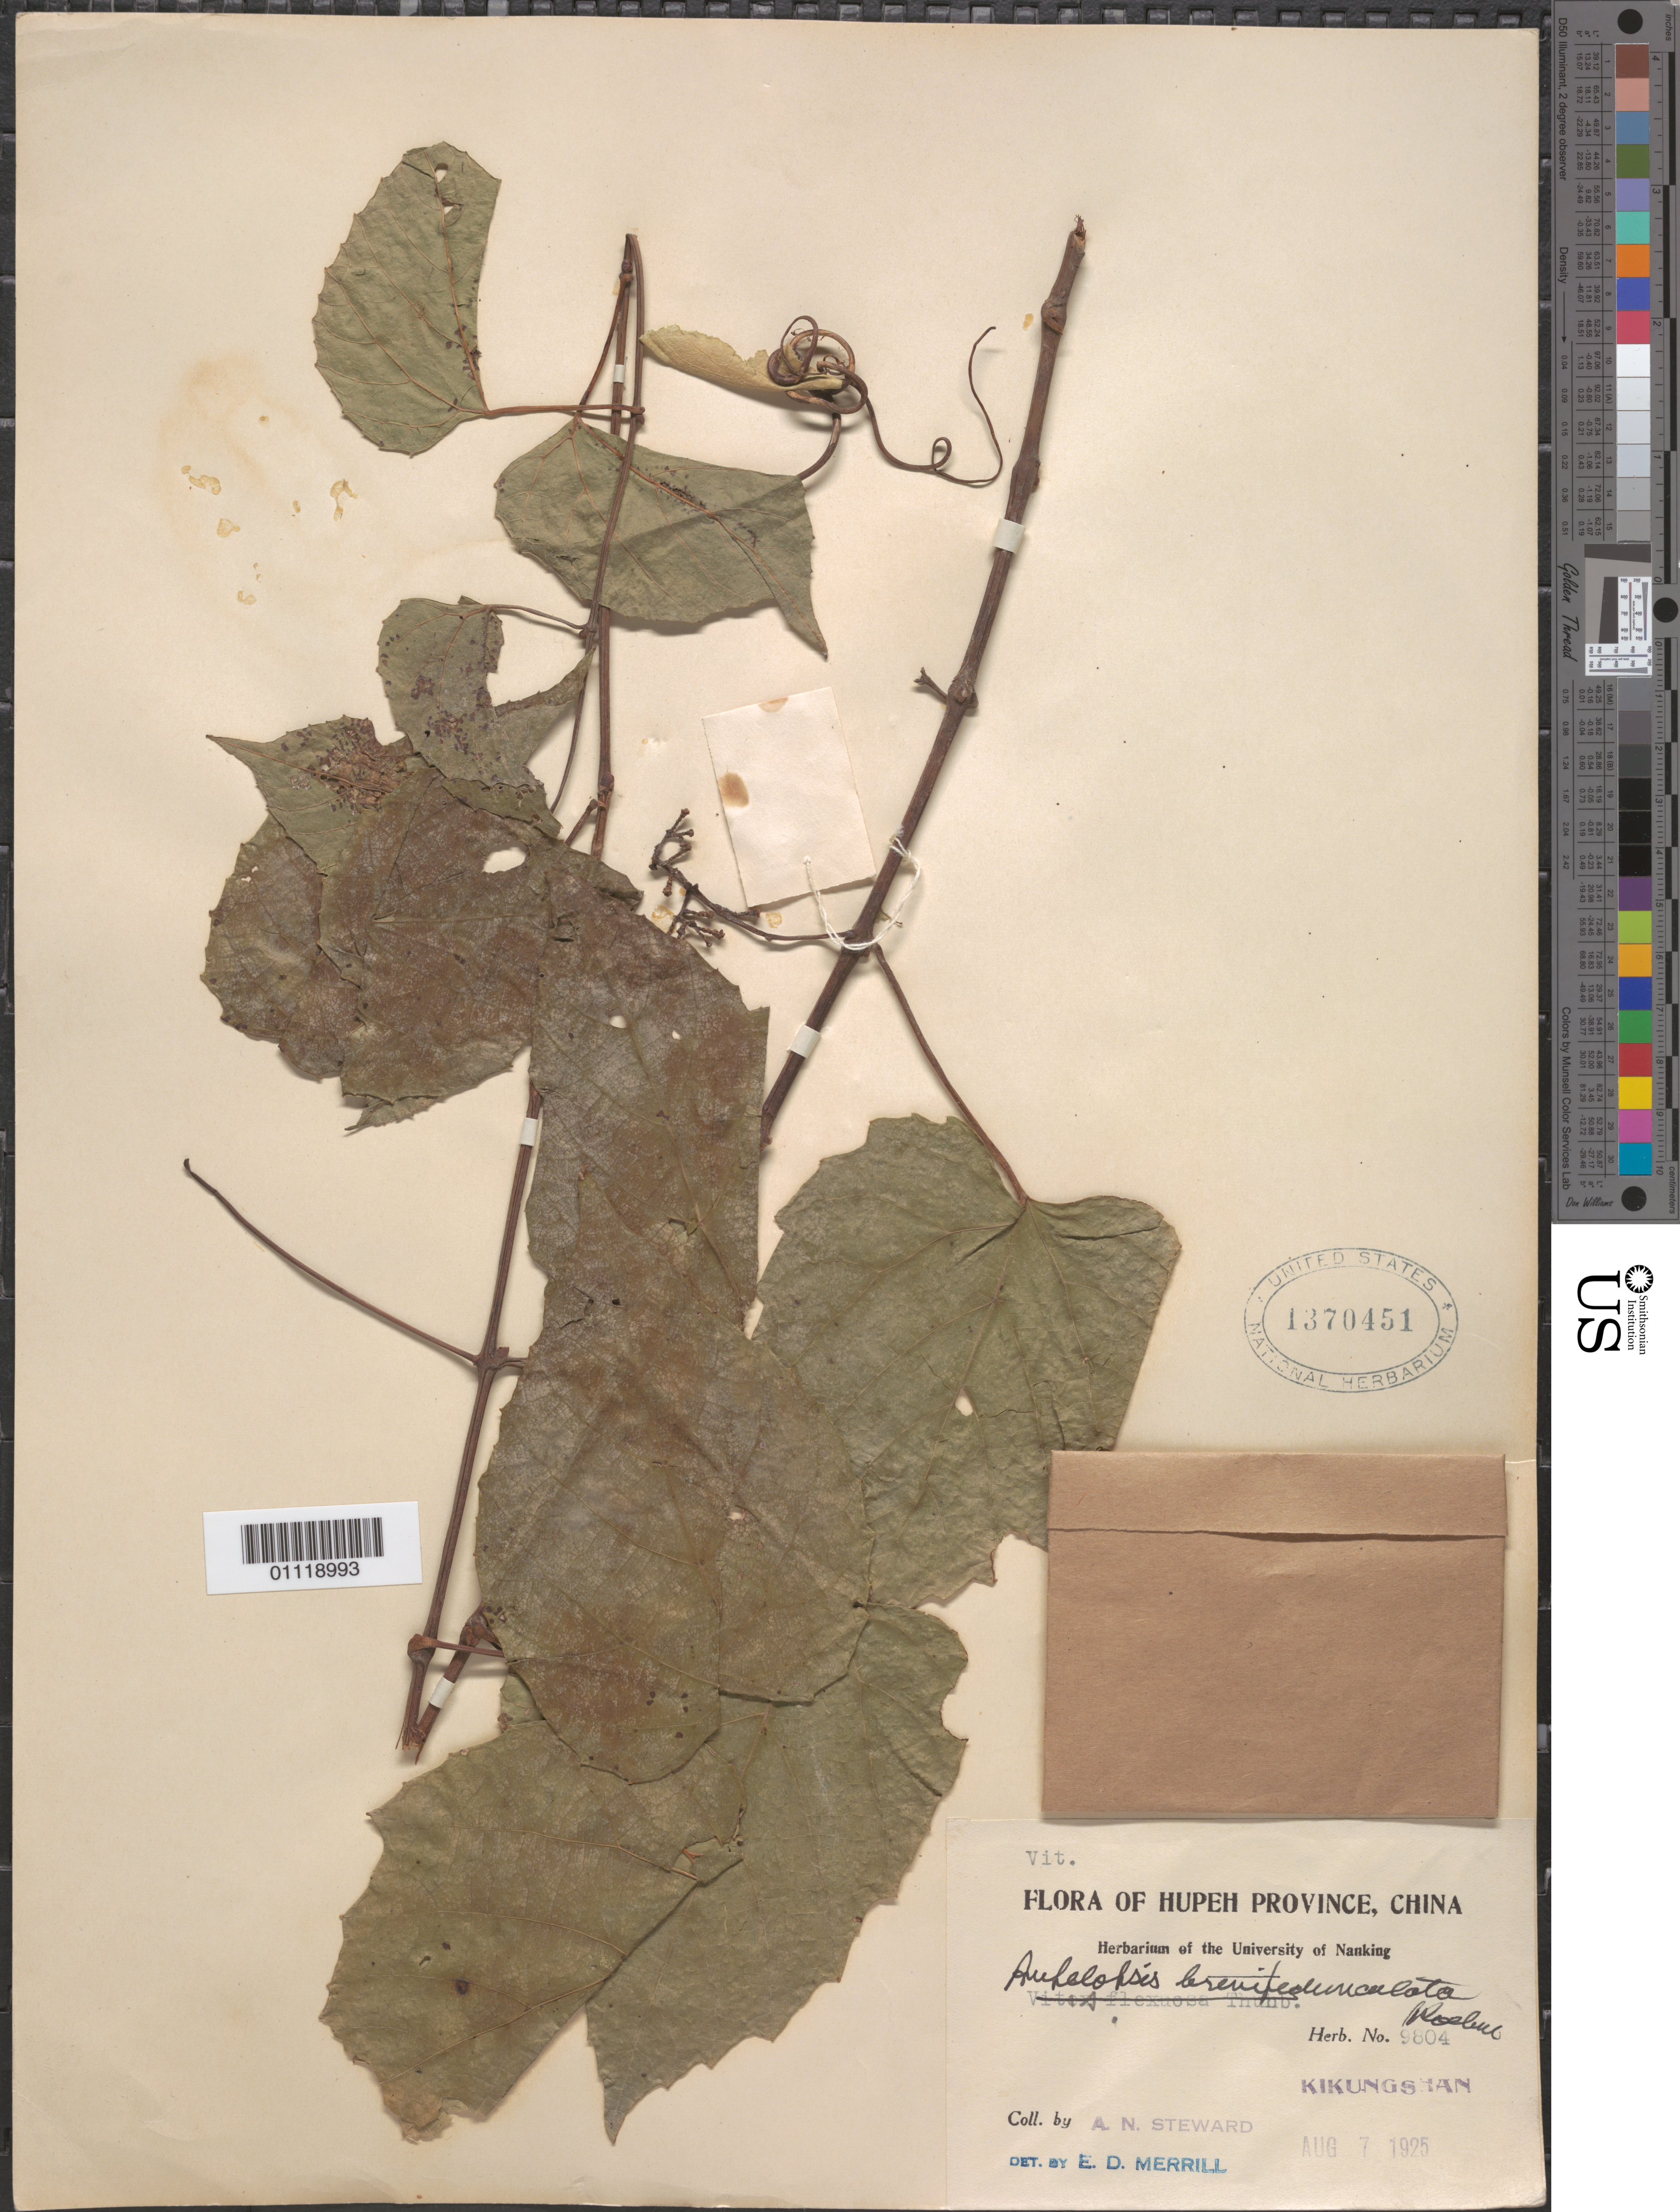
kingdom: Plantae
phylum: Tracheophyta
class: Magnoliopsida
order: Vitales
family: Vitaceae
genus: Ampelopsis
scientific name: Ampelopsis brevipedunculata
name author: (Maxim.) Trautv.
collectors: A. N. Steward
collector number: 9804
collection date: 1925-08-07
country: China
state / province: Hubei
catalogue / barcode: US 1370451